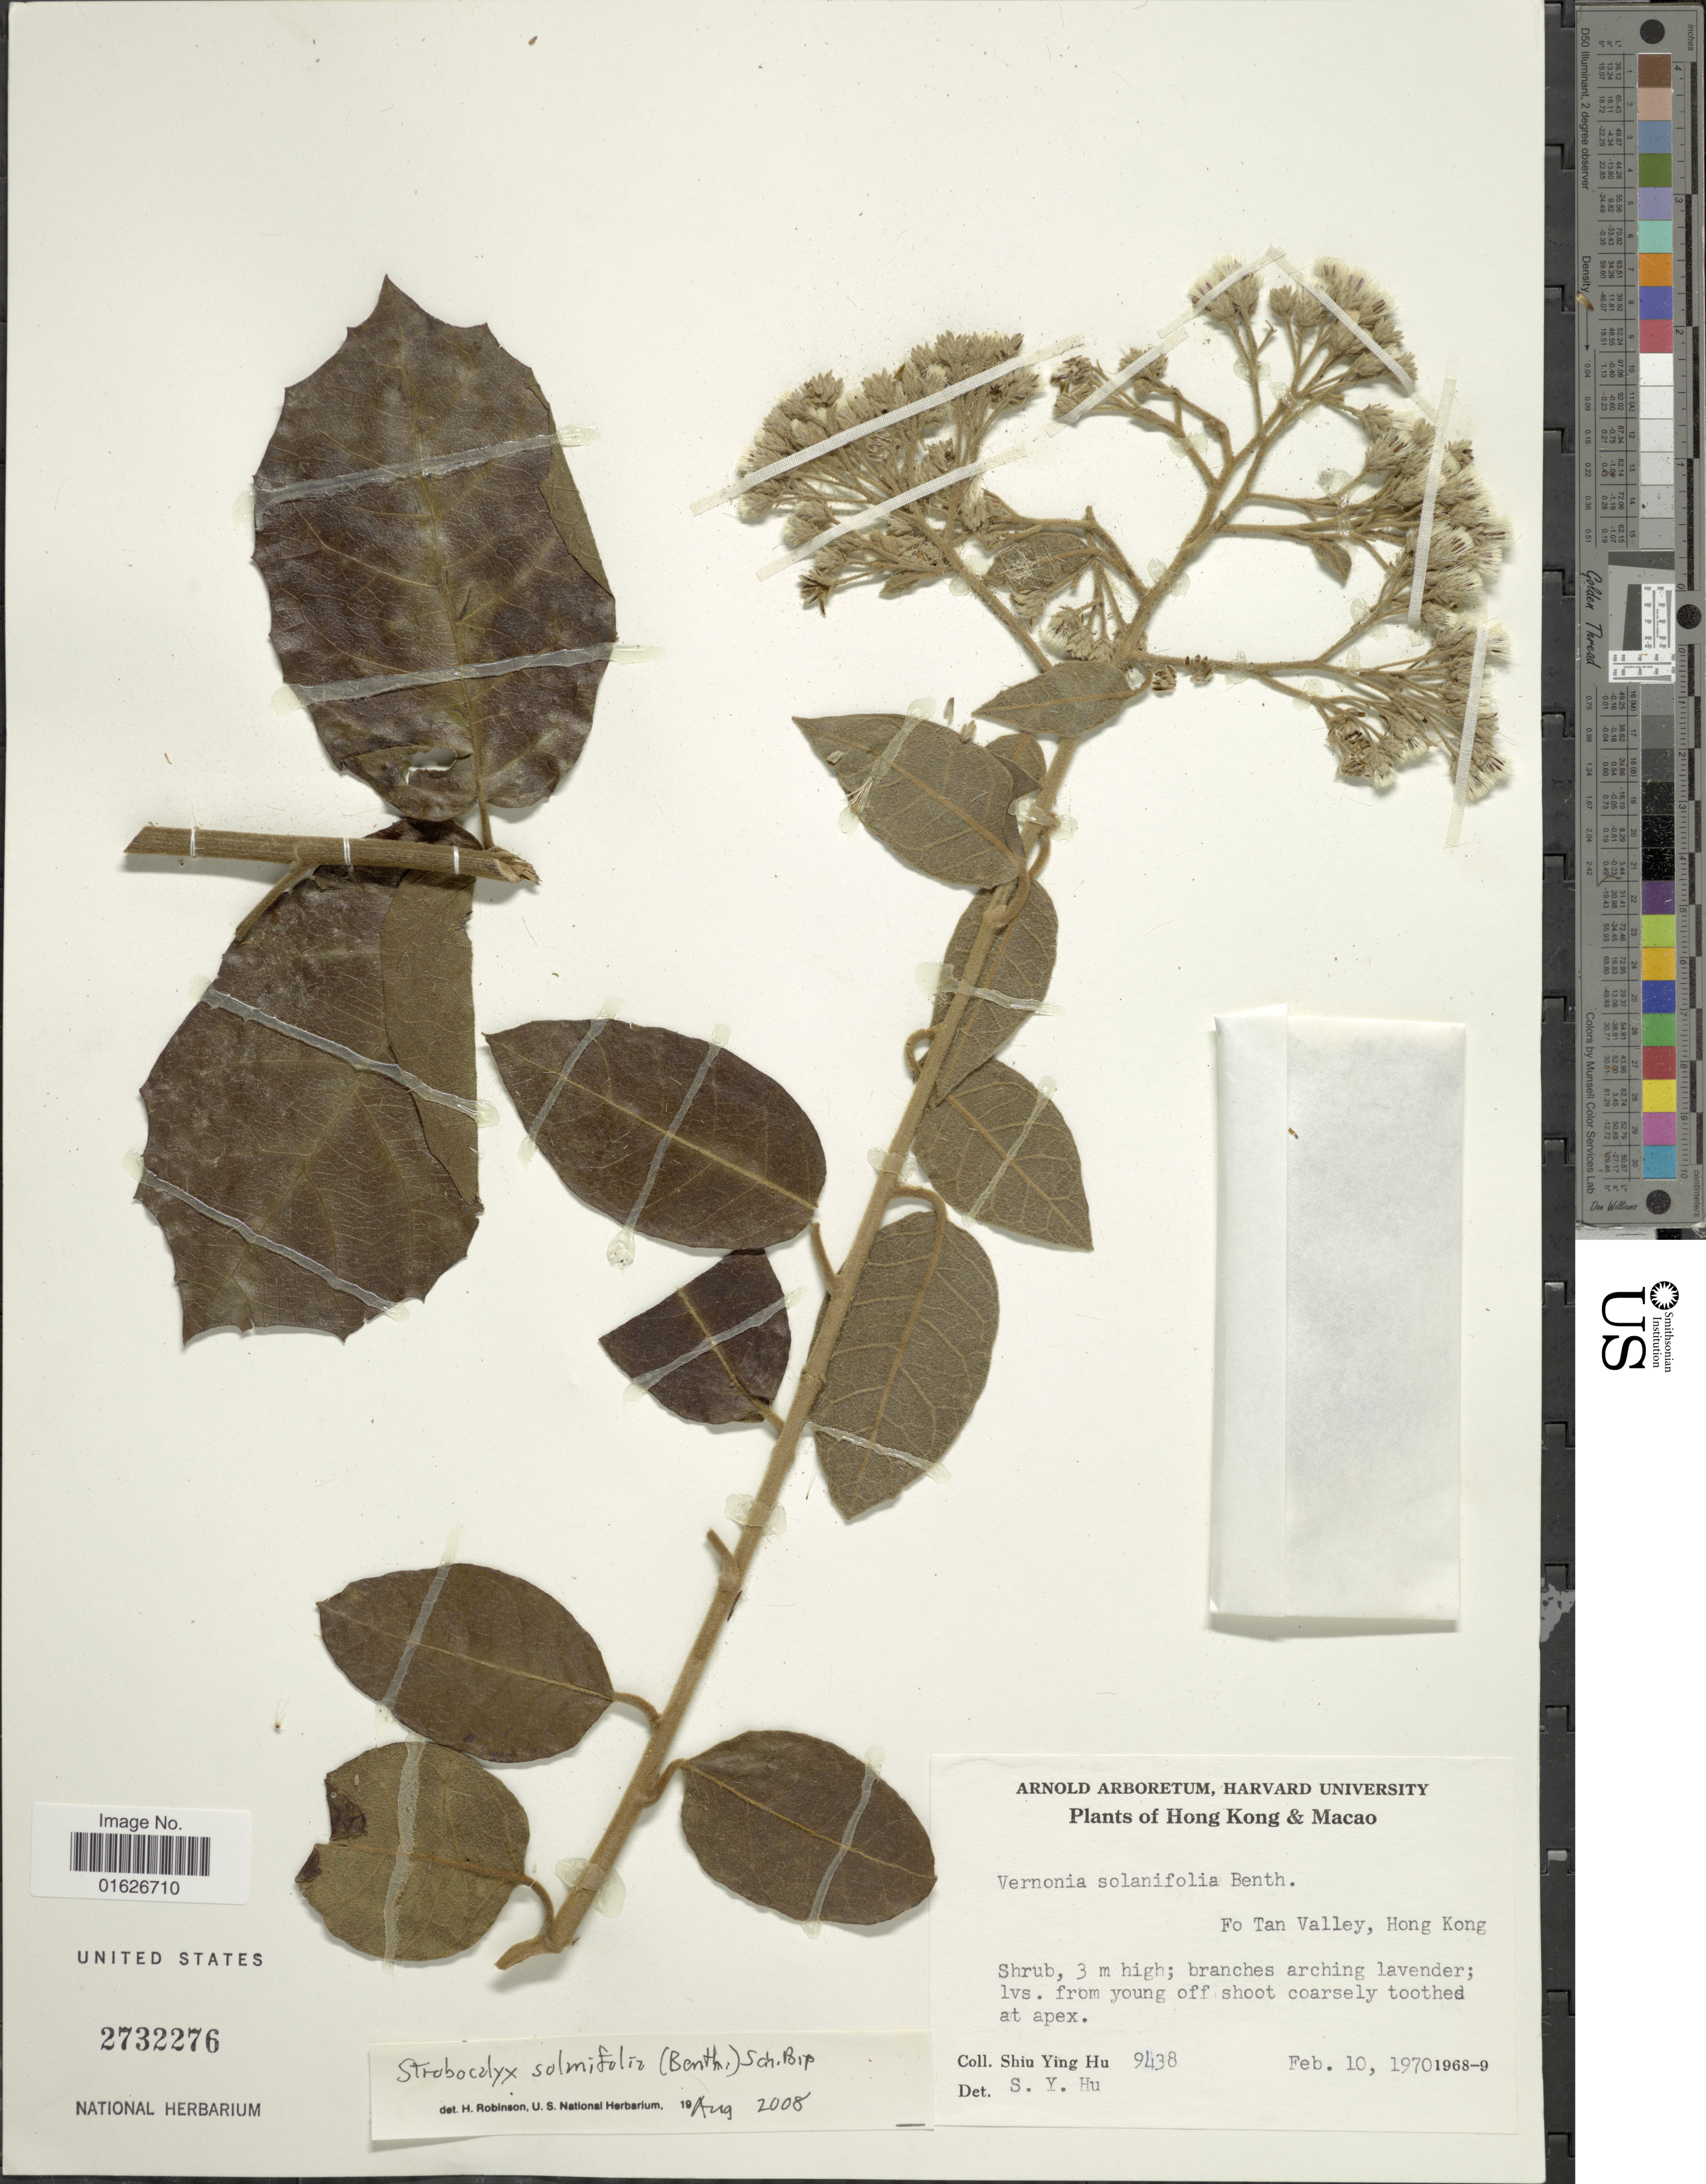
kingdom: Plantae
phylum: Tracheophyta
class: Magnoliopsida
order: Asterales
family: Asteraceae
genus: Strobocalyx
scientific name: Strobocalyx solanifolia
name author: (Benth.) Sch. Bip.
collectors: S. Y. Hu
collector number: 9438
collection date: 1970-02-10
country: China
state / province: Hong Kong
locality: Hong Kong & Macao, Fo Tan Valley, Hong Kong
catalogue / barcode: US 2732276